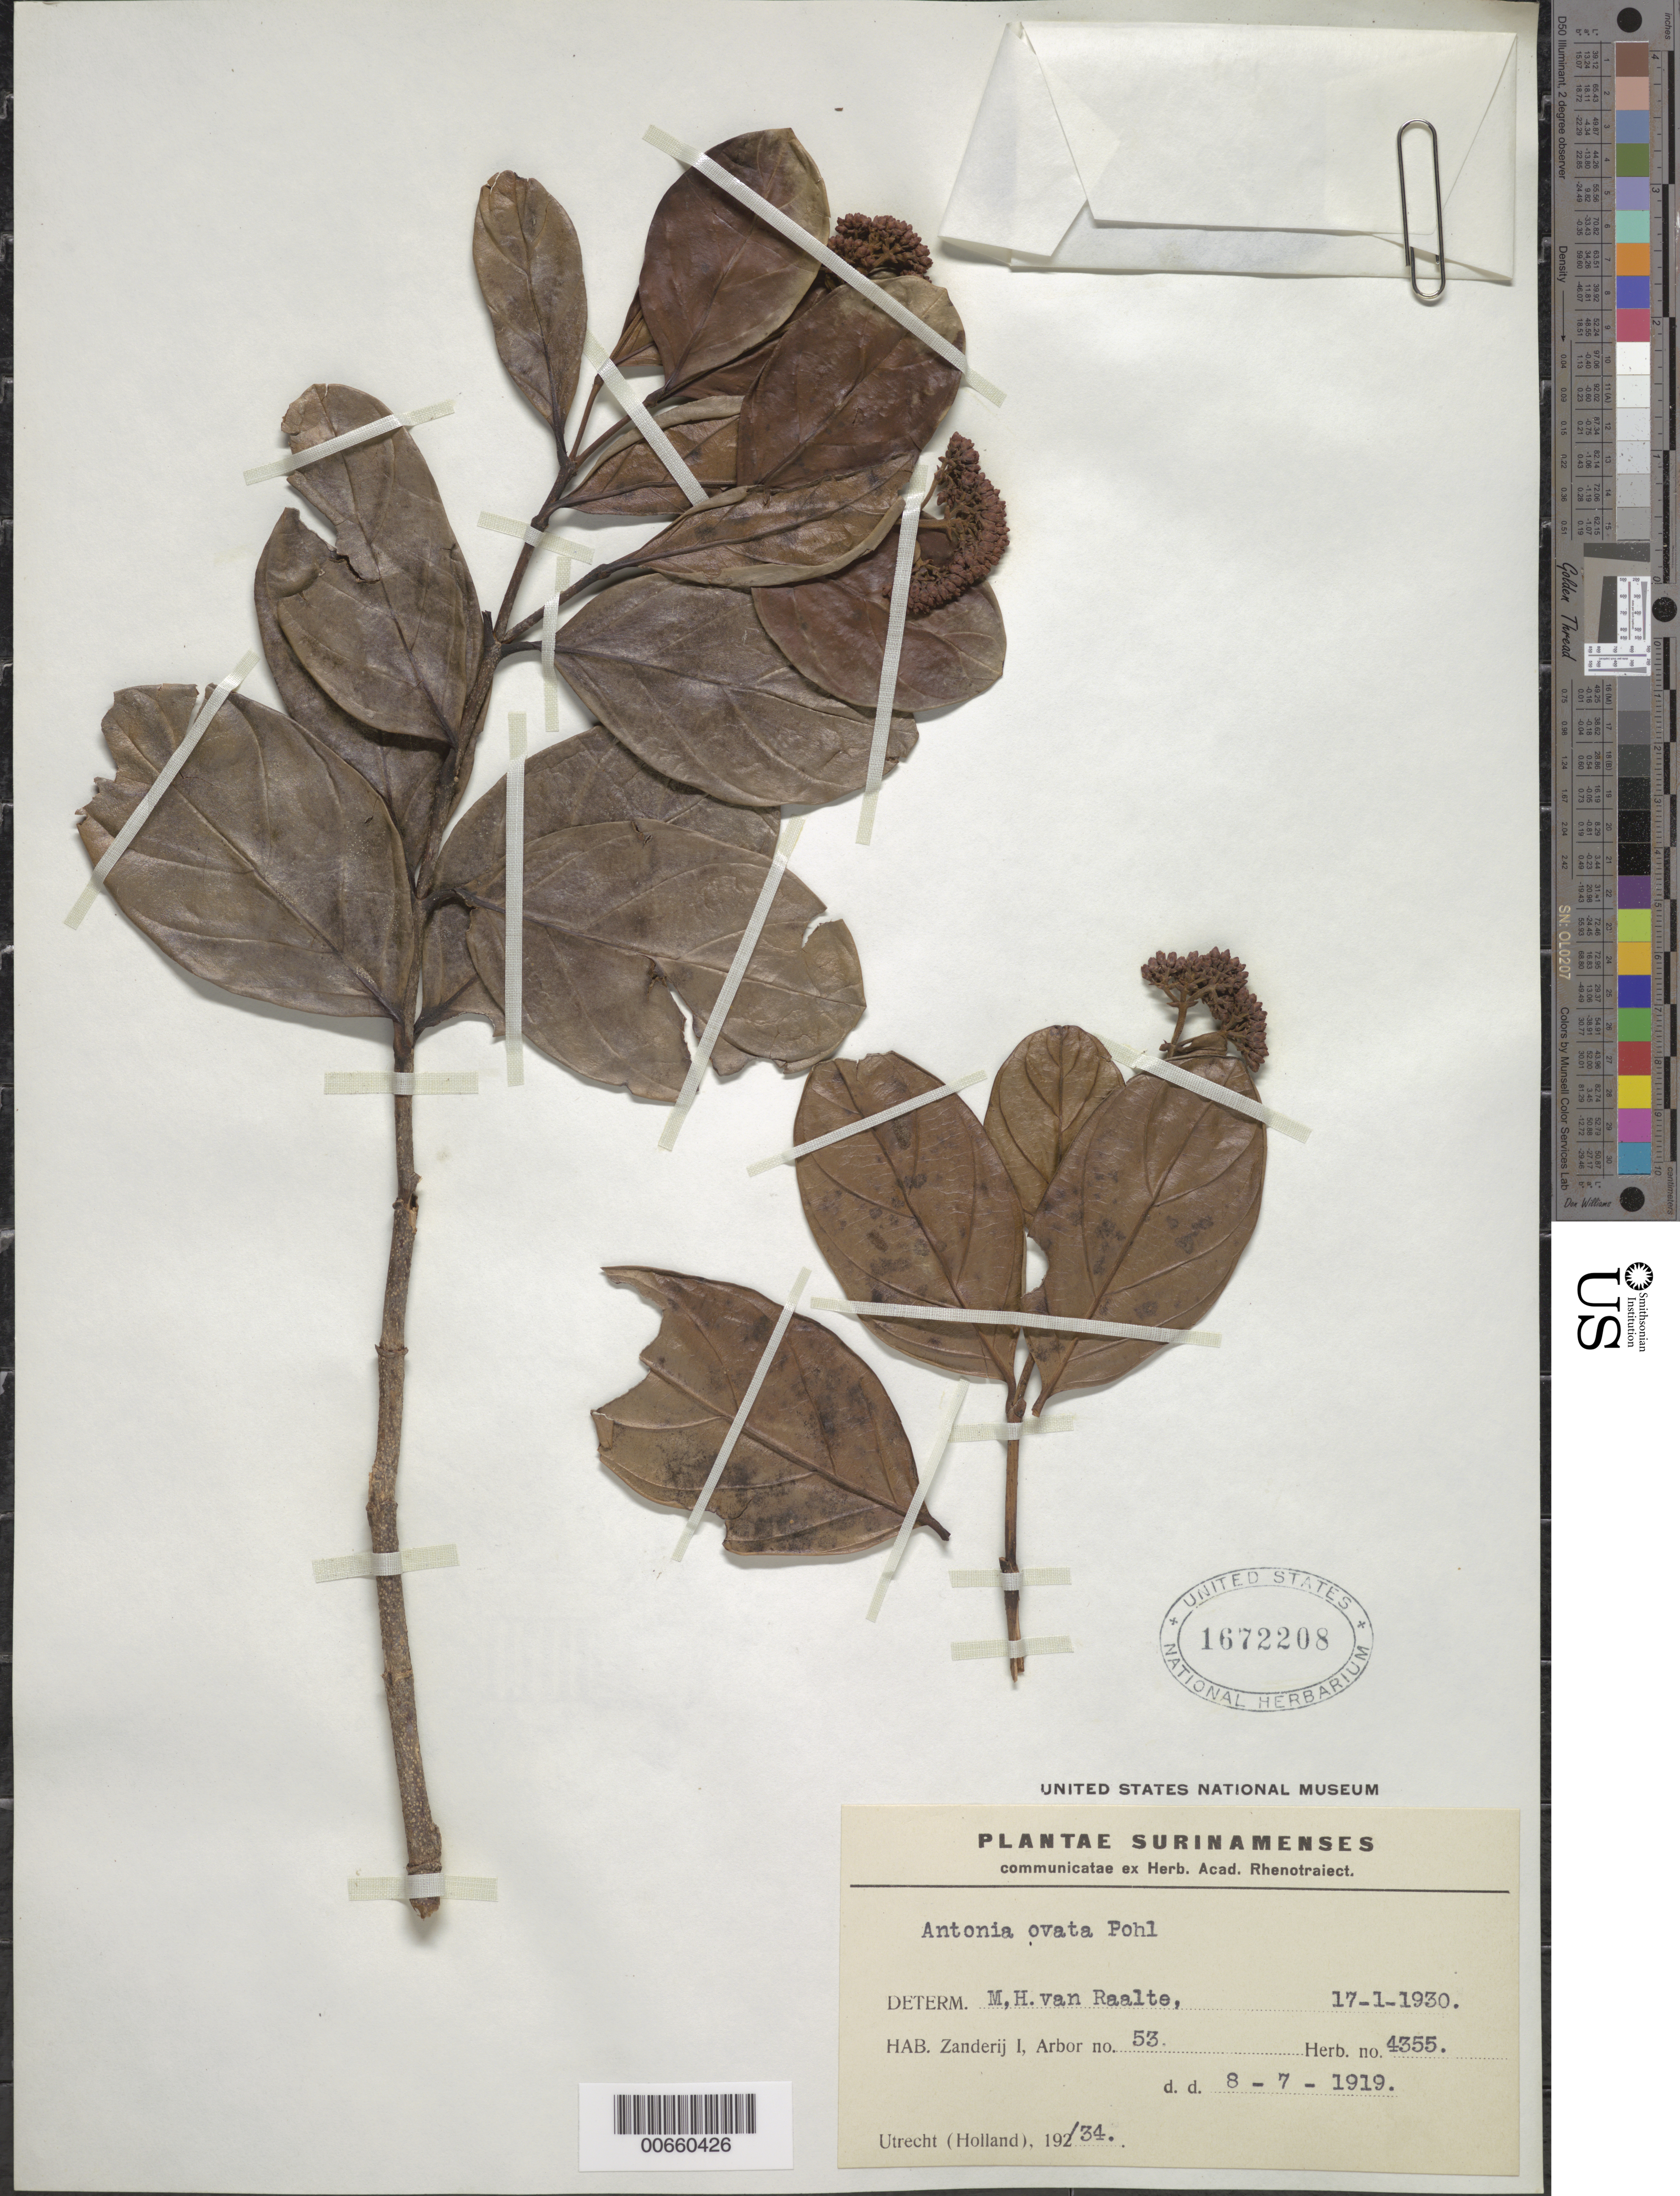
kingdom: Plantae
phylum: Tracheophyta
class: Magnoliopsida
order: Gentianales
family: Loganiaceae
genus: Antonia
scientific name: Antonia ovata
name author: Pohl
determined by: Van Raalte, M. H.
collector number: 4355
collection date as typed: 8-Jul-19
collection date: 1919-07-08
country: Suriname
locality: Zanderij I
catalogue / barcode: US 1672208